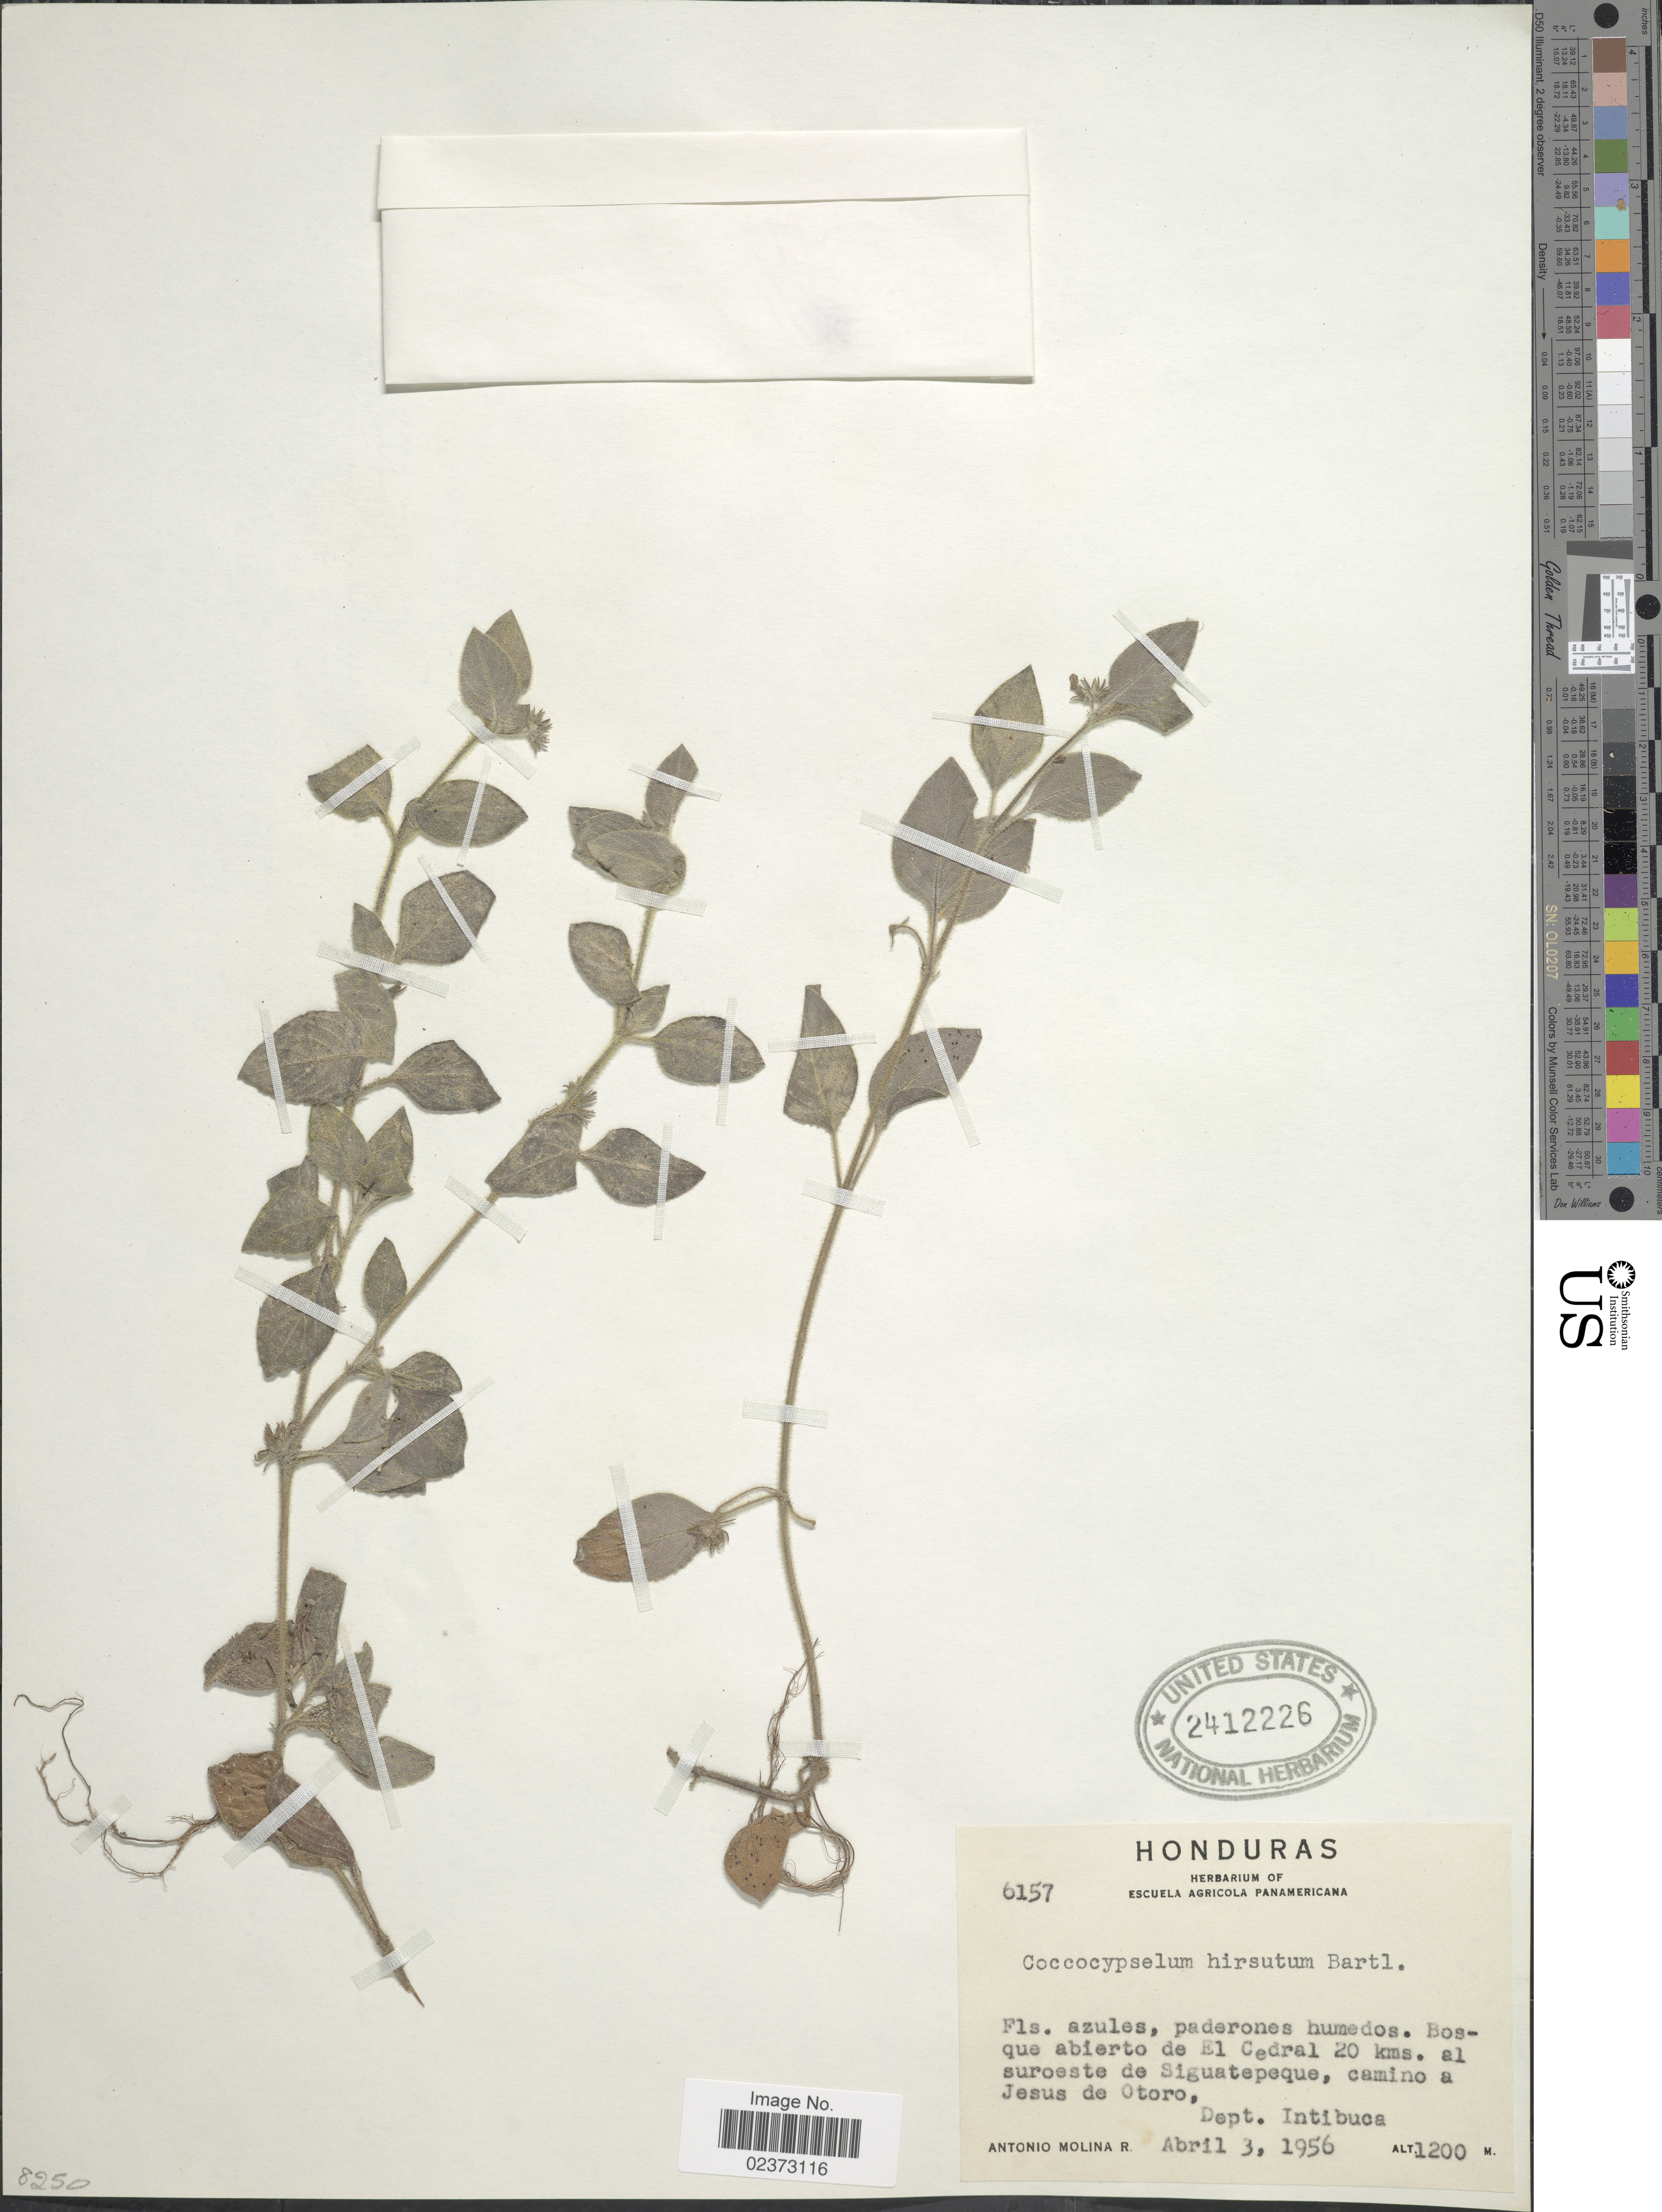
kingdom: Plantae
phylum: Tracheophyta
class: Magnoliopsida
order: Gentianales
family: Rubiaceae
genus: Coccocypselum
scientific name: Coccocypselum hispidulum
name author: (Standl.) Standl.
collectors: A. Molina R.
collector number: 6157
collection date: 1956-04-03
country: Honduras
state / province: Intibuca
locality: Bosque abierto de El Cedral 20 kms. al suroeste de Siguatepeque, camino a Jesus de Otoro, Dept. Intibuca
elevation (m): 1200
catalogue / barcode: US 2412226